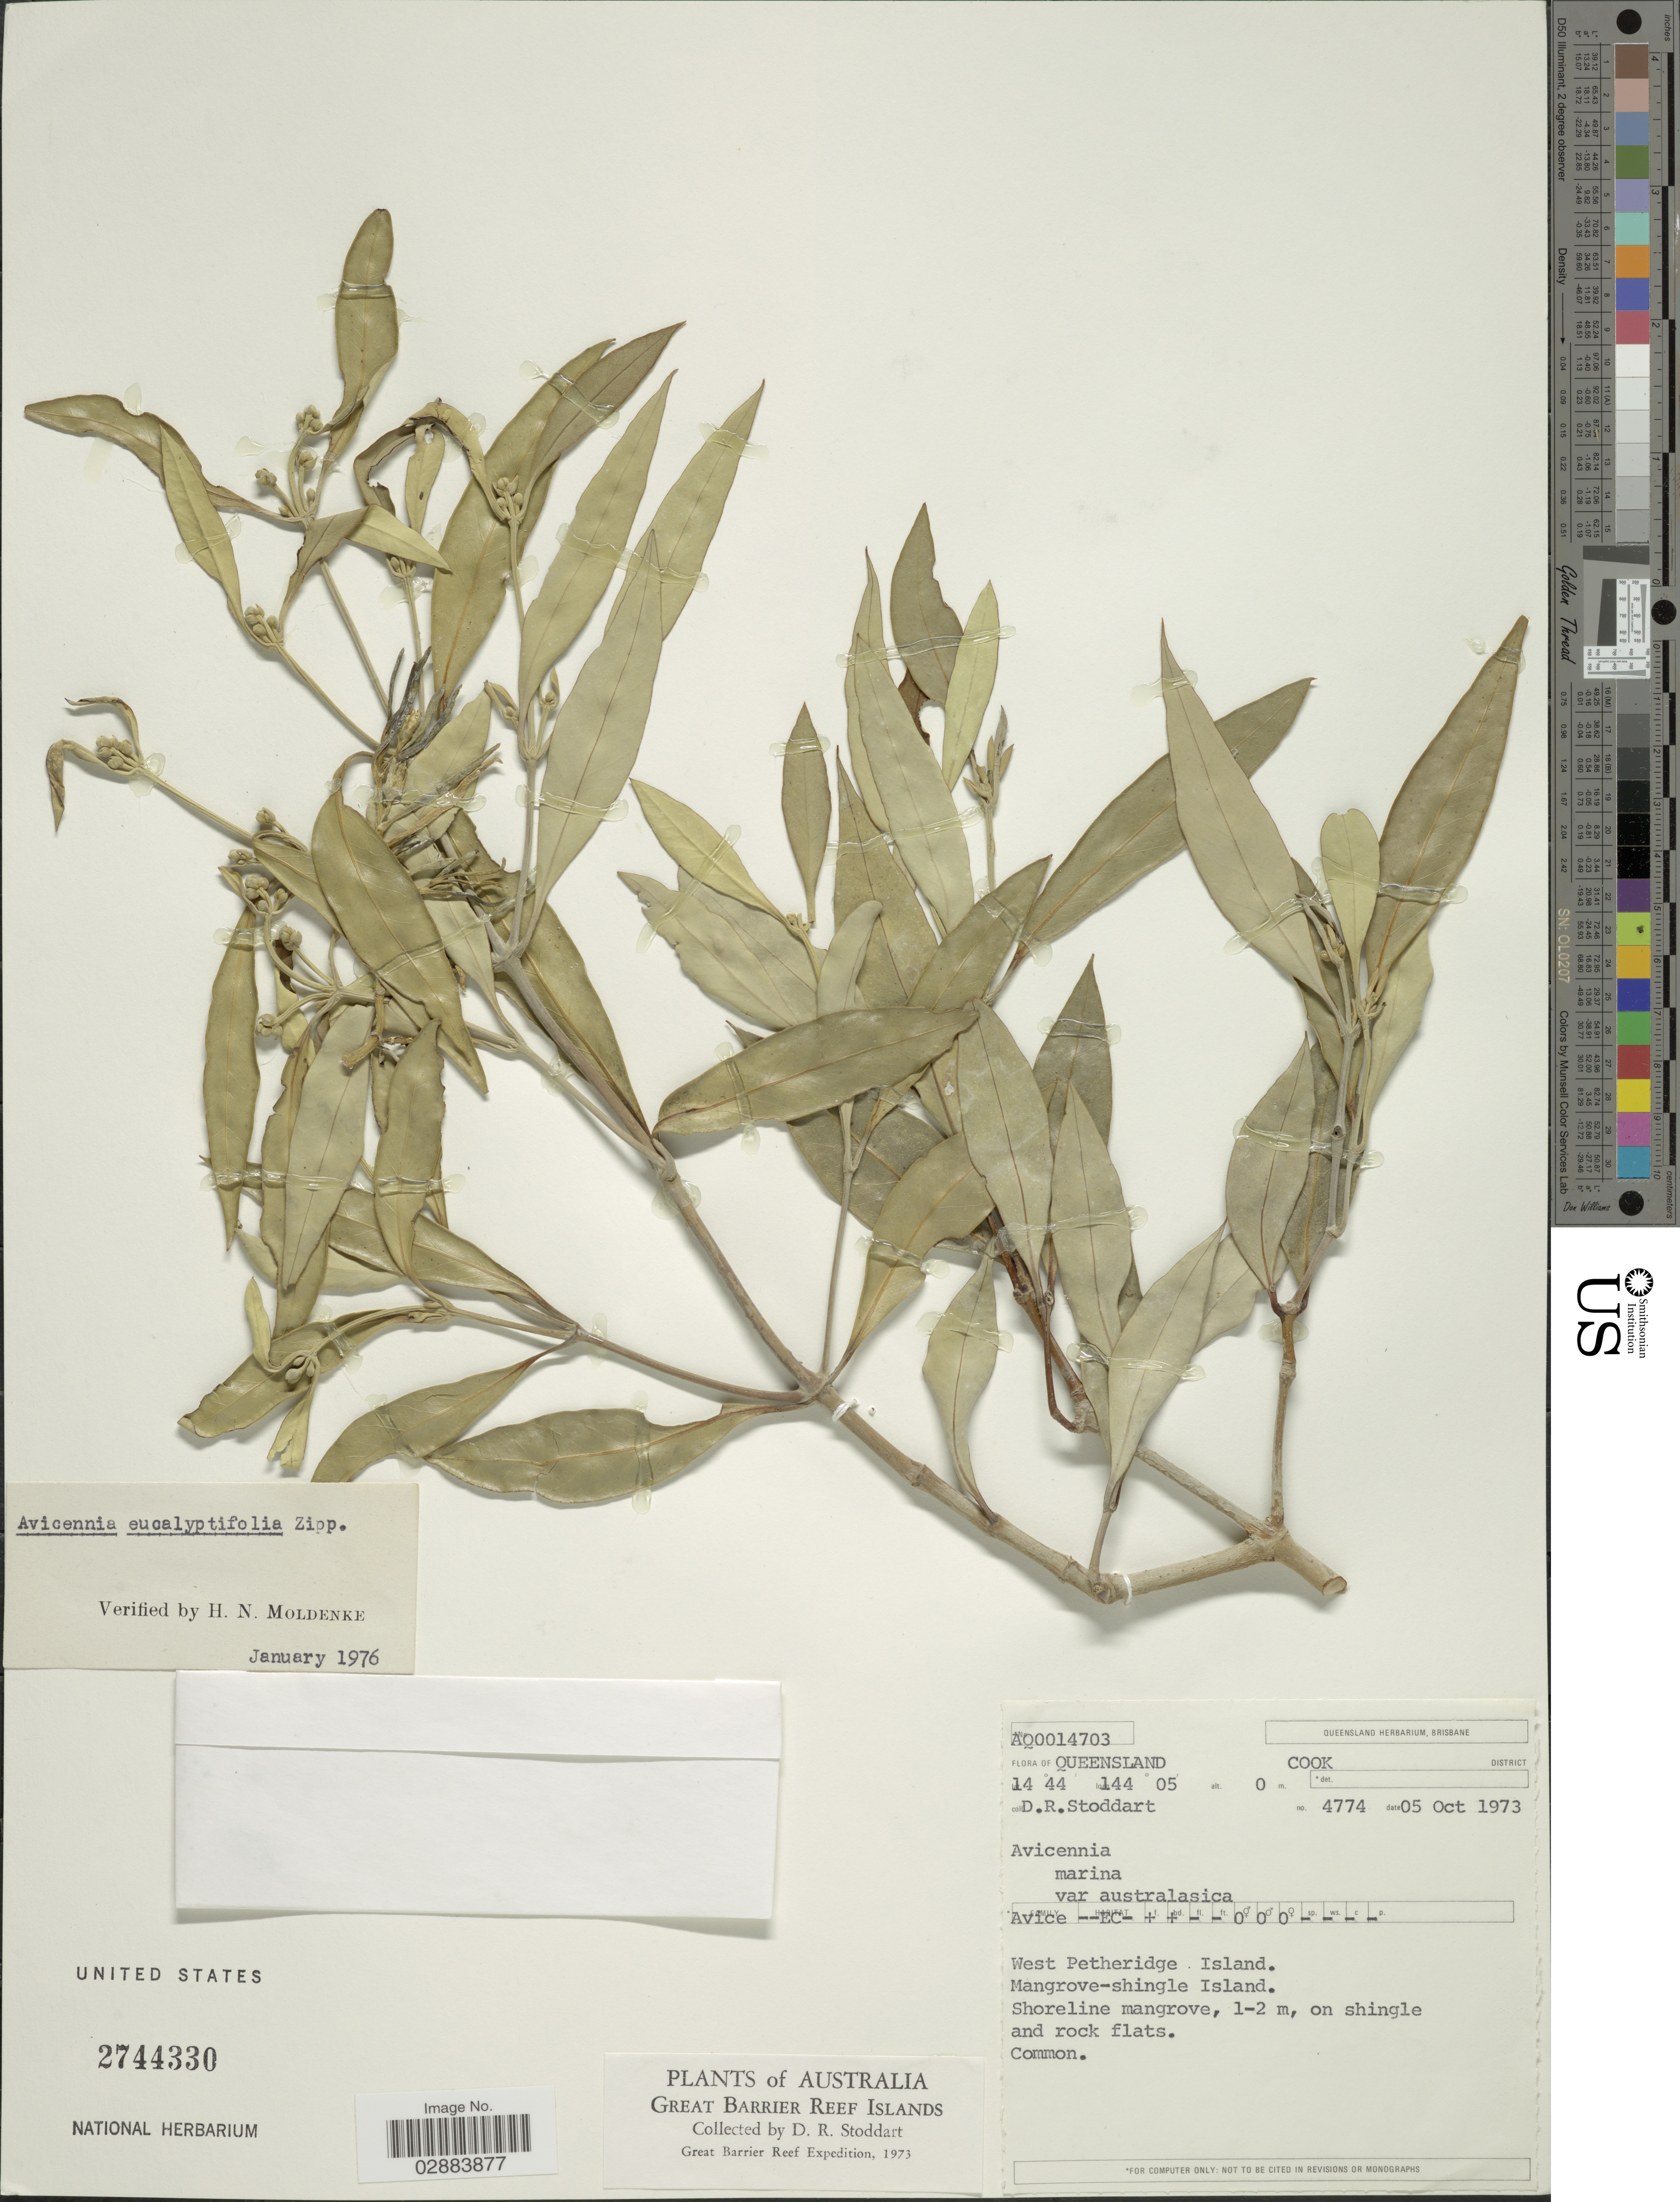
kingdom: Plantae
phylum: Tracheophyta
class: Magnoliopsida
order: Lamiales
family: Acanthaceae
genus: Avicennia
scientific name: Avicennia eucalyptifolia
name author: (Valeton) Zipp. ex Moldenke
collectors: D. R. Stoddart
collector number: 4774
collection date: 1973-10-05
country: Australia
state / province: Queensland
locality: Cook District. West Petheridge Island.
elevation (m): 0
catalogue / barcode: US 2744330